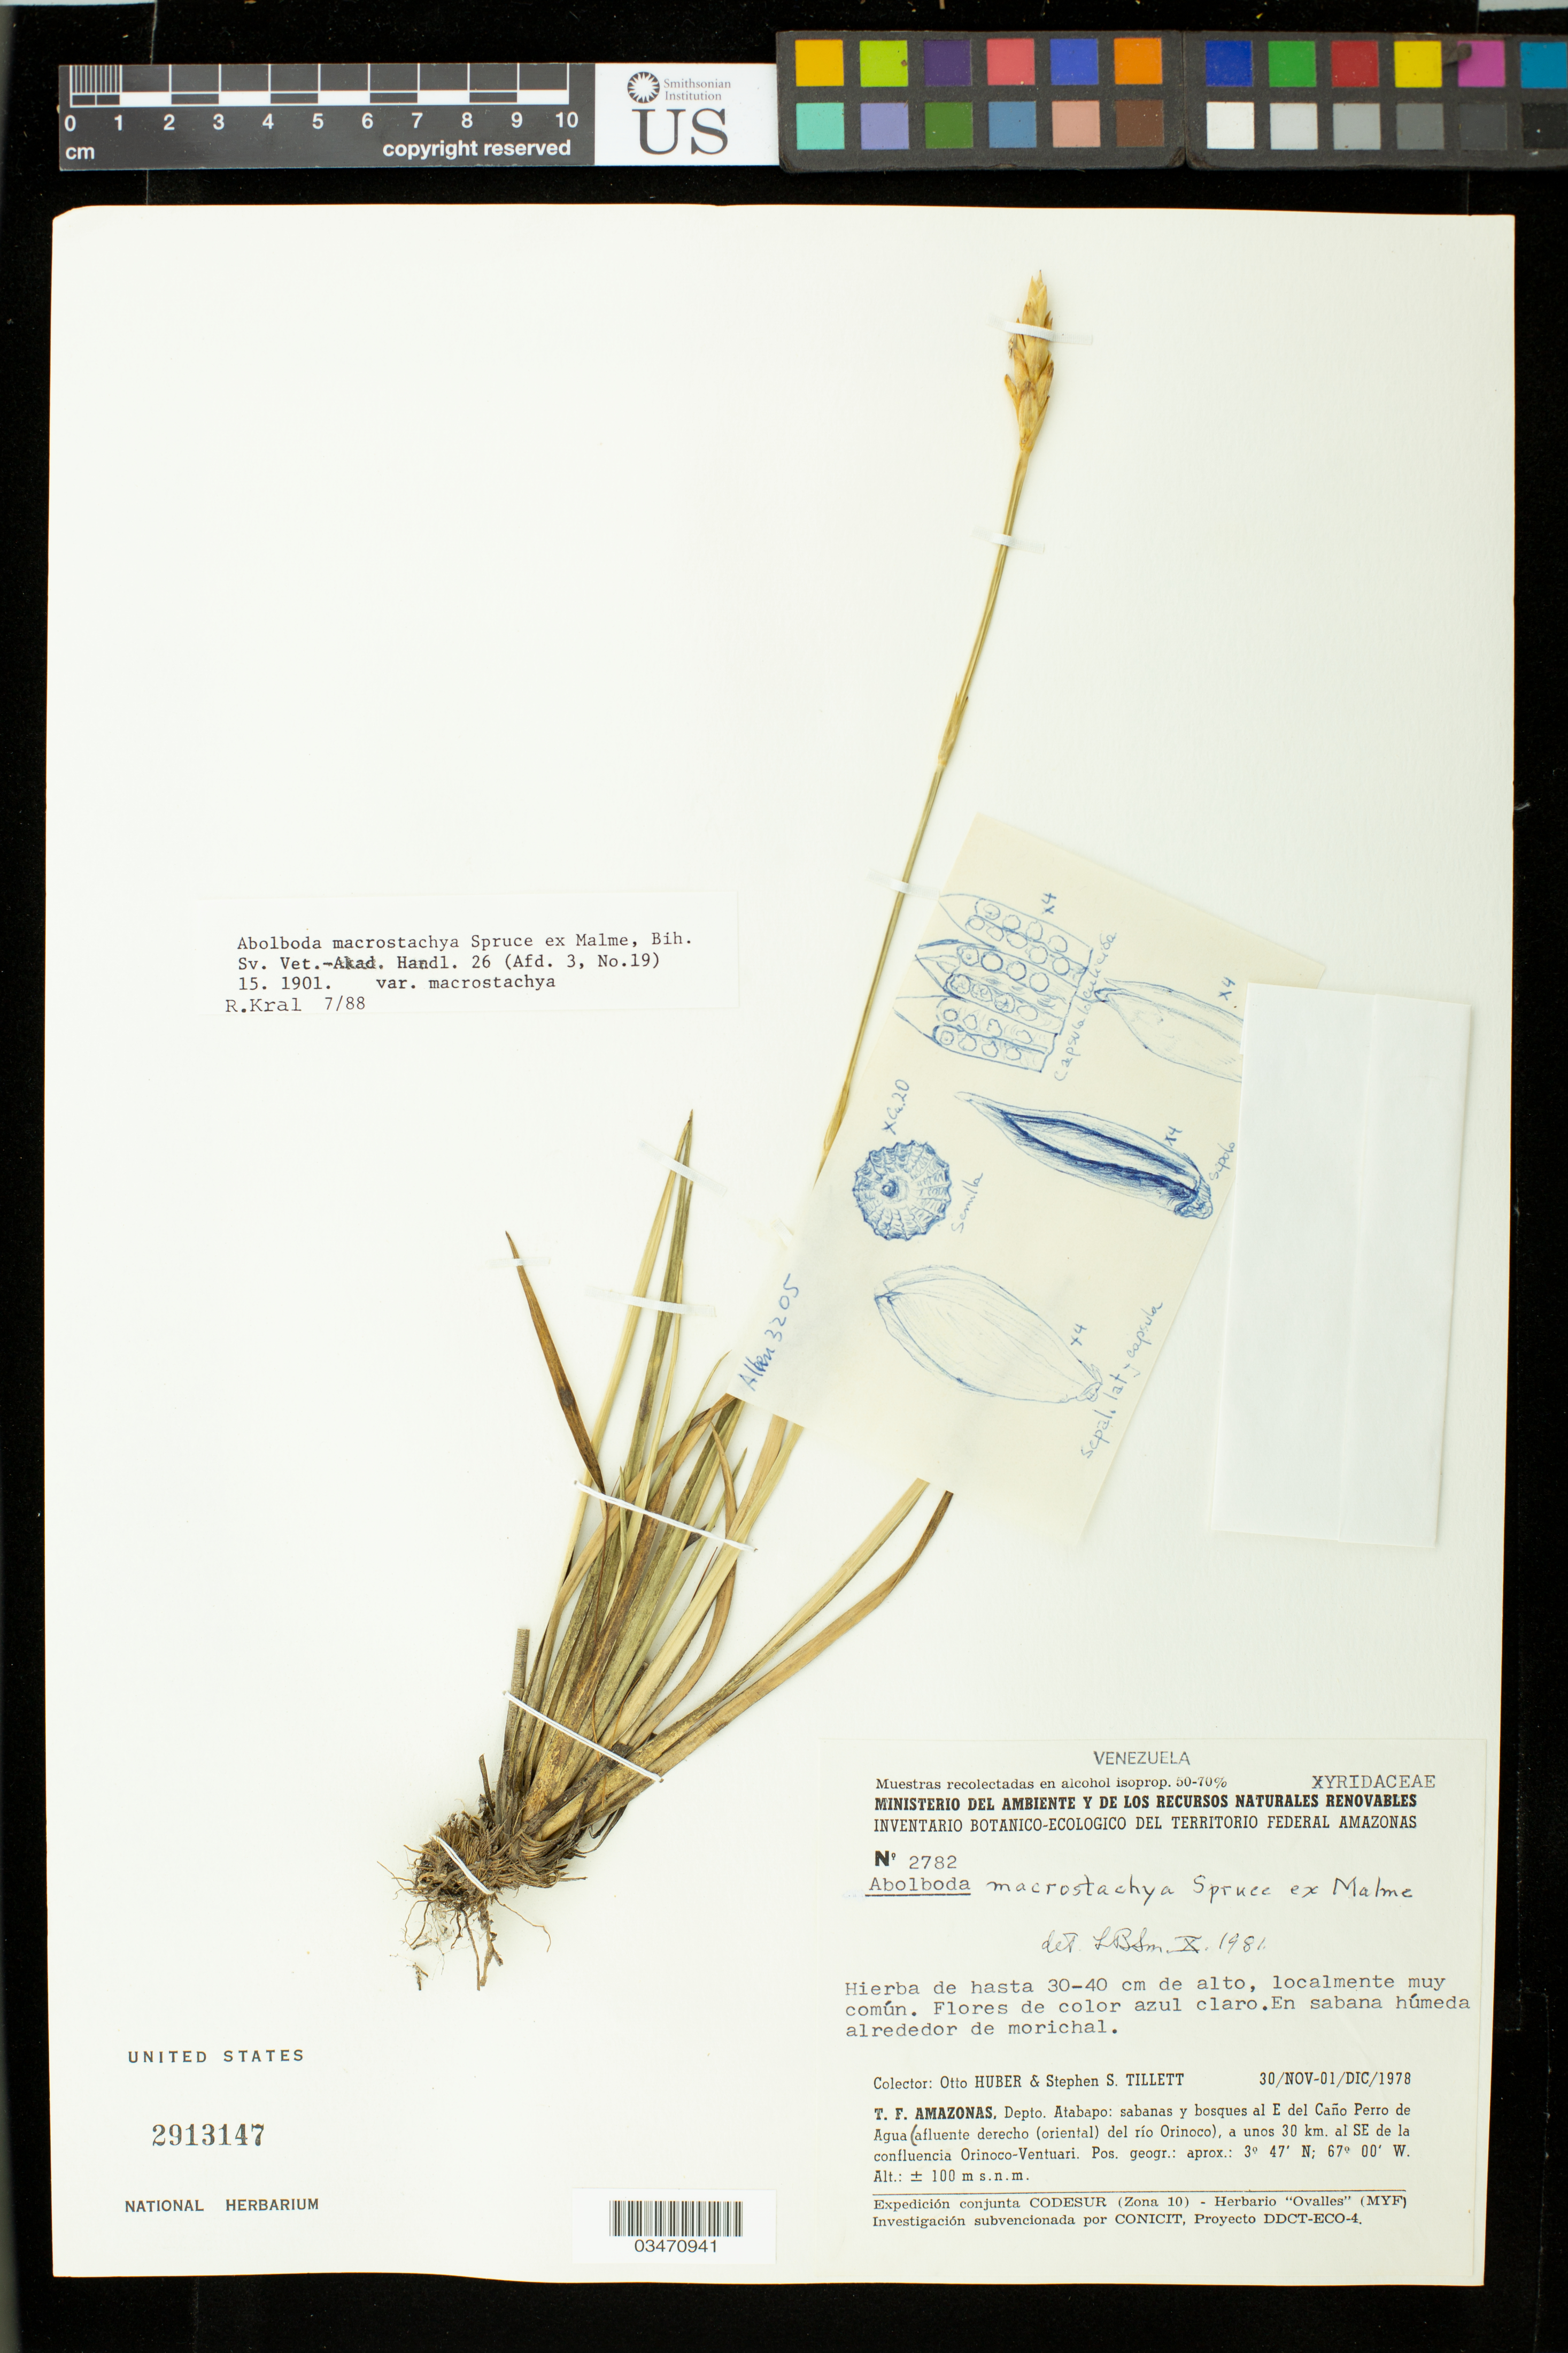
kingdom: Plantae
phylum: Tracheophyta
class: Liliopsida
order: Poales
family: Xyridaceae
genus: Abolboda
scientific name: Abolboda macrostachya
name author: Spruce ex Malme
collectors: O. Huber & S. S. Tillett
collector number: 2782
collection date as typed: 30-Nov-78 to 1-Dec-78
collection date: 1978-11-30/1978-12-01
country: Venezuela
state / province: Amazonas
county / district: Atabapo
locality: E del Caño Perro de Agua, 30 km SE de la confluencia Orinoco-Ventuari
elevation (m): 100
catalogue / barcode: US 2913147